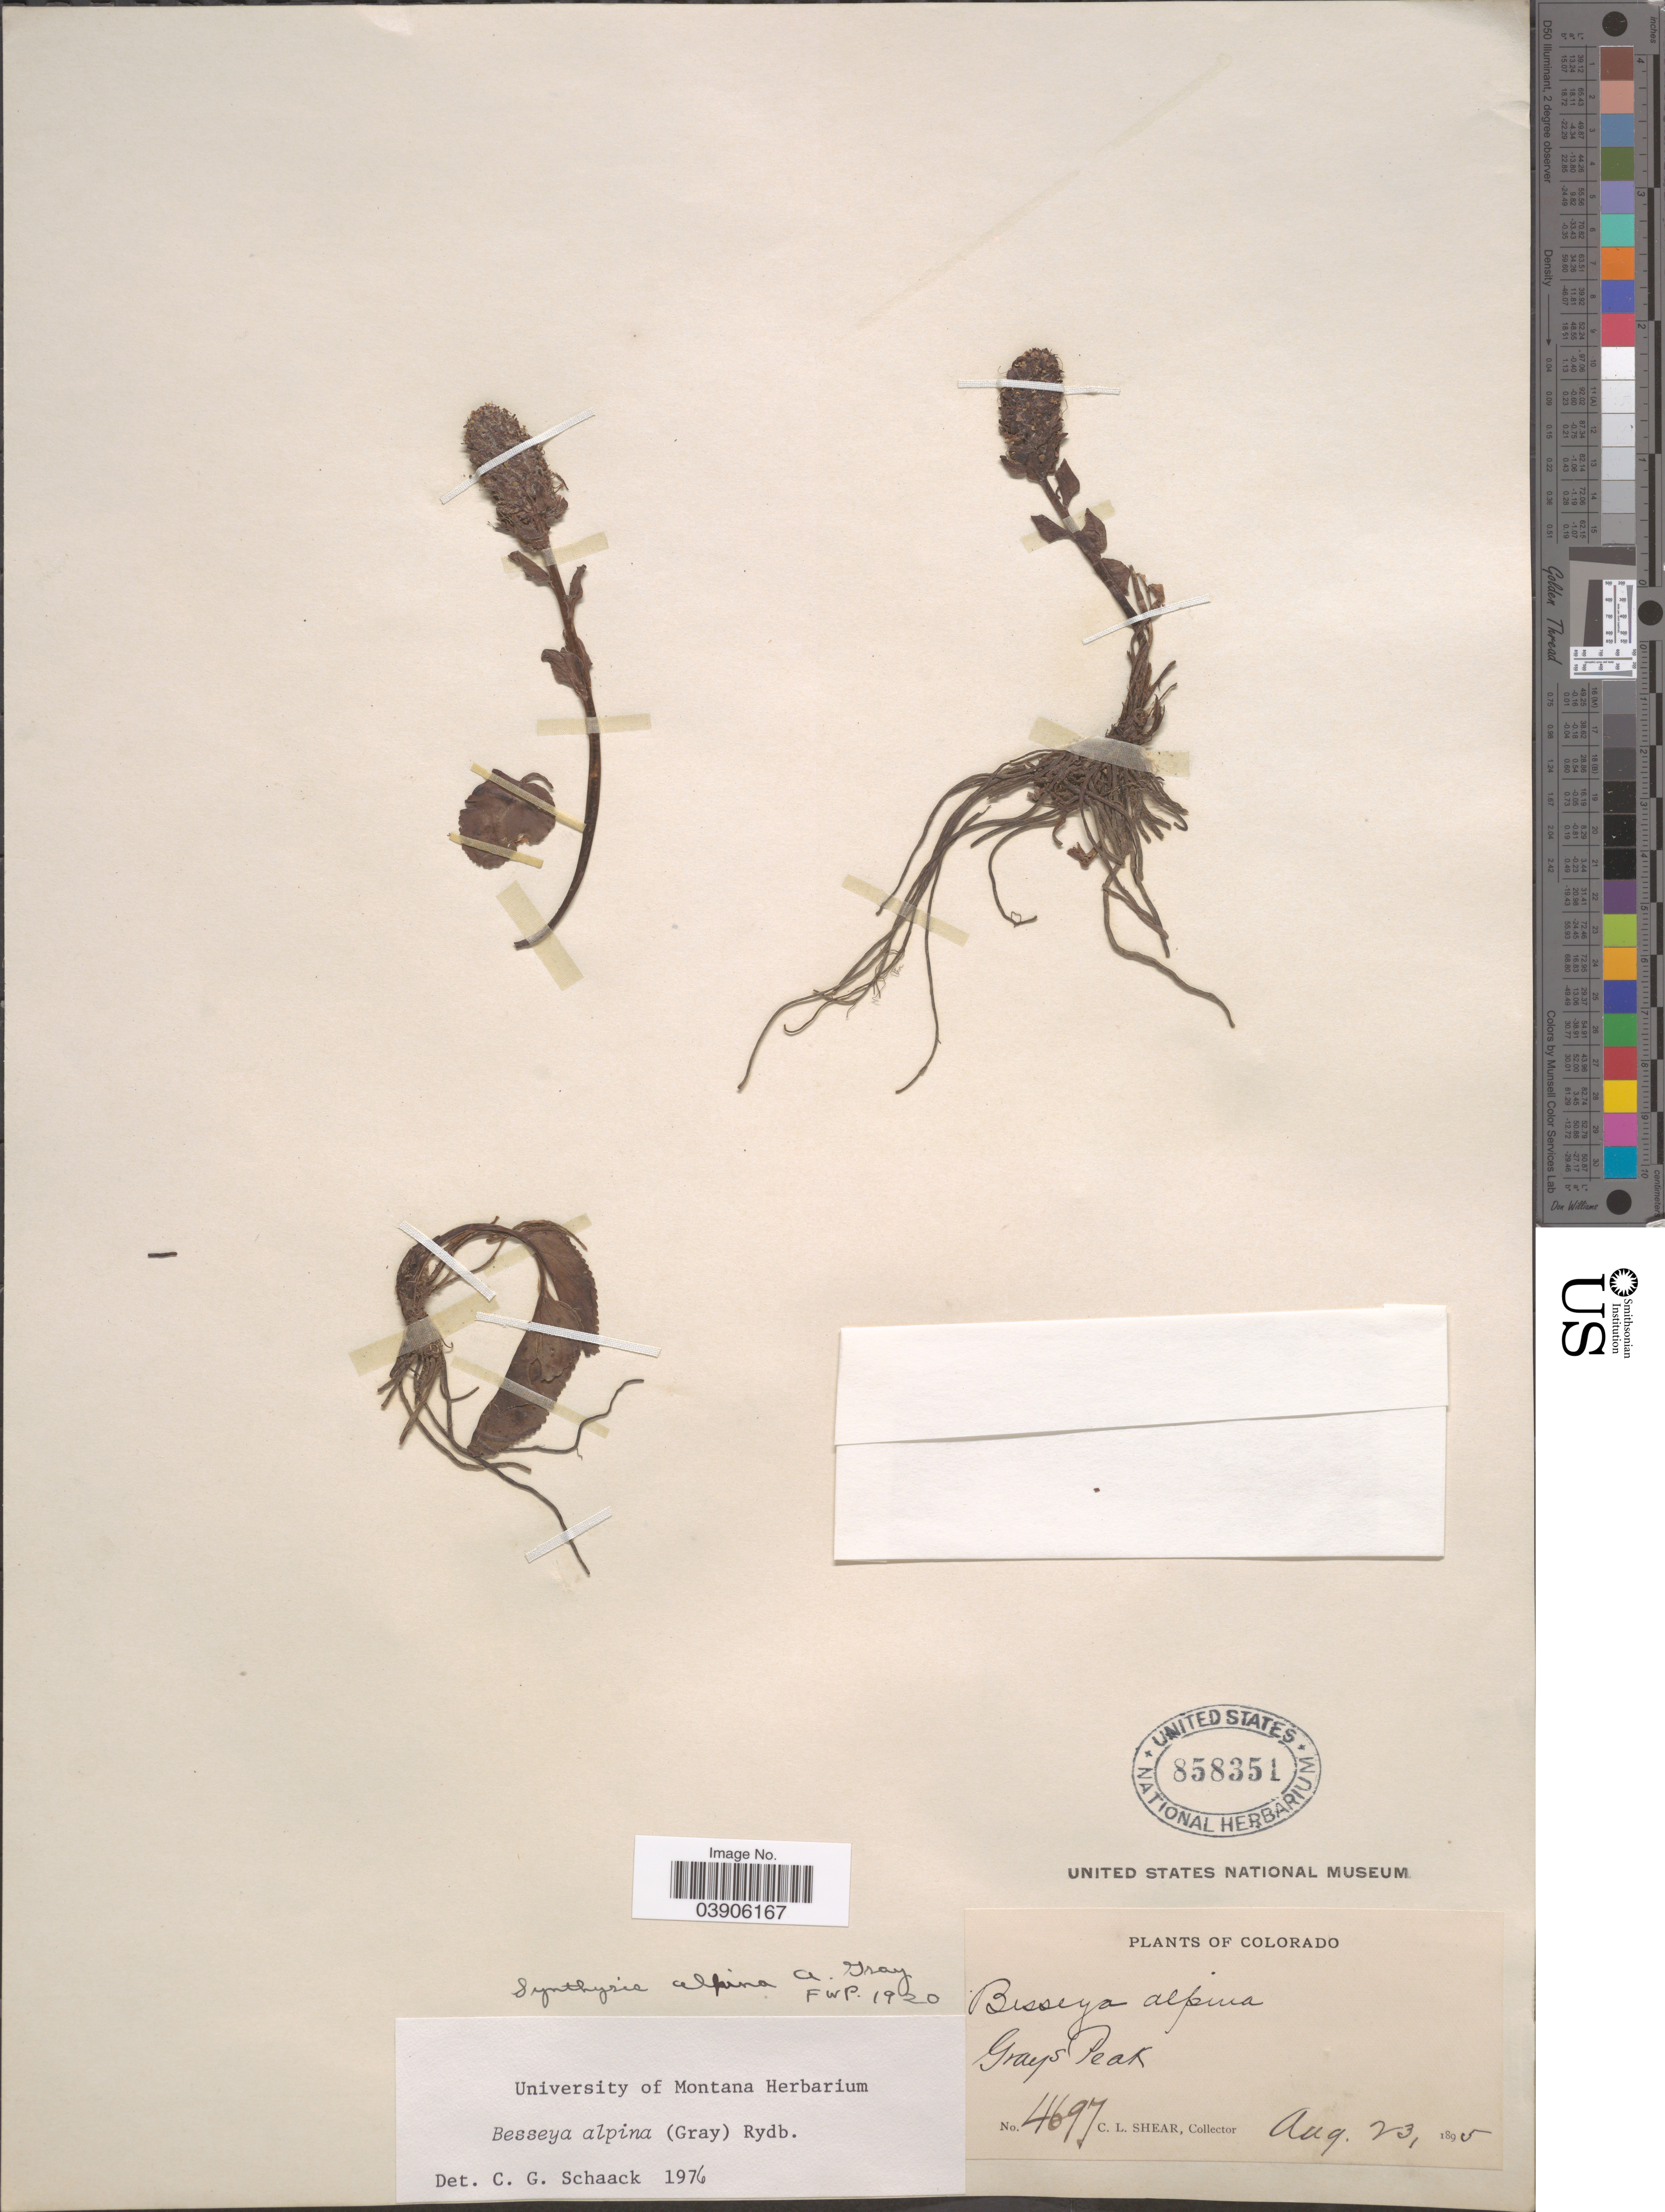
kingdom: Plantae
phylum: Tracheophyta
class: Magnoliopsida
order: Lamiales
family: Plantaginaceae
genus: Synthyris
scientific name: Synthyris alpina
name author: A. Gray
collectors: C. L. Shear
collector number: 4697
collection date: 1895-08-23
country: United States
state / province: Colorado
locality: Grays Peak.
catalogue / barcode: US 858351